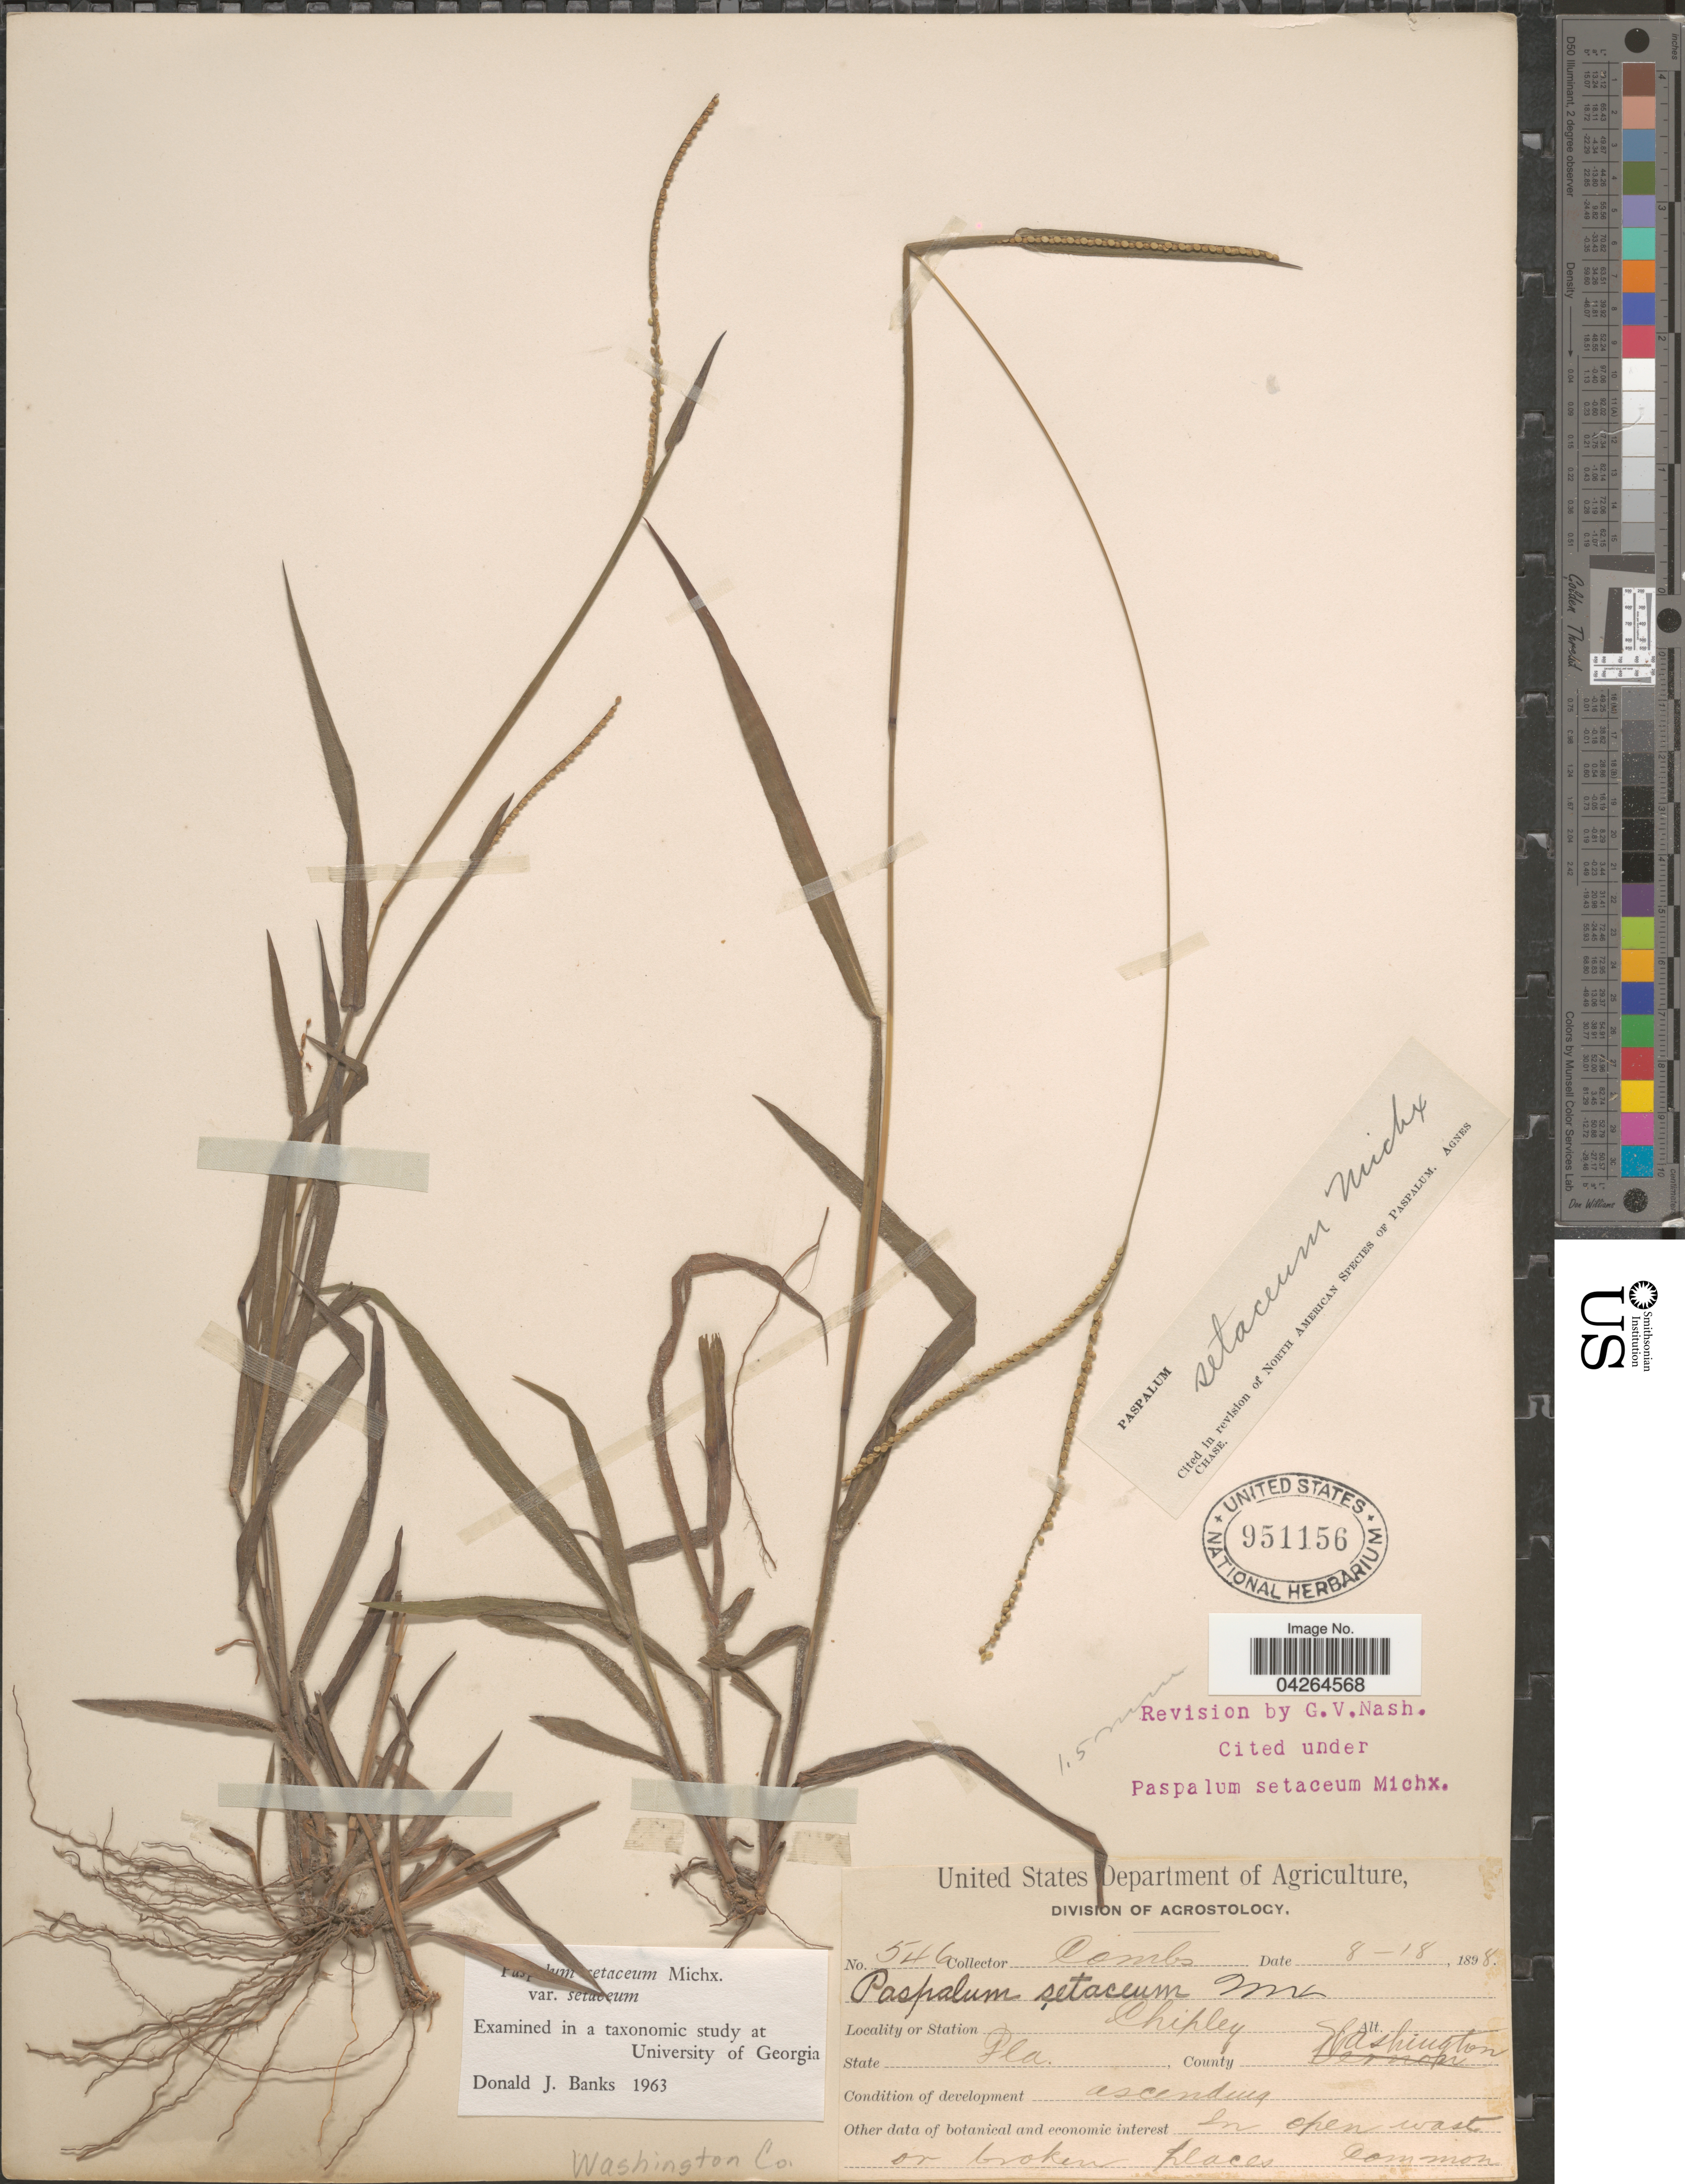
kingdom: Plantae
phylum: Tracheophyta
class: Liliopsida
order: Poales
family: Poaceae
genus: Paspalum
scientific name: Paspalum setaceum var. setaceum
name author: Michx.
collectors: -. Combs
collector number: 546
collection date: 1898-08-18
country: United States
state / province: Florida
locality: Chipley. County Washington.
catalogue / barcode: US 951156